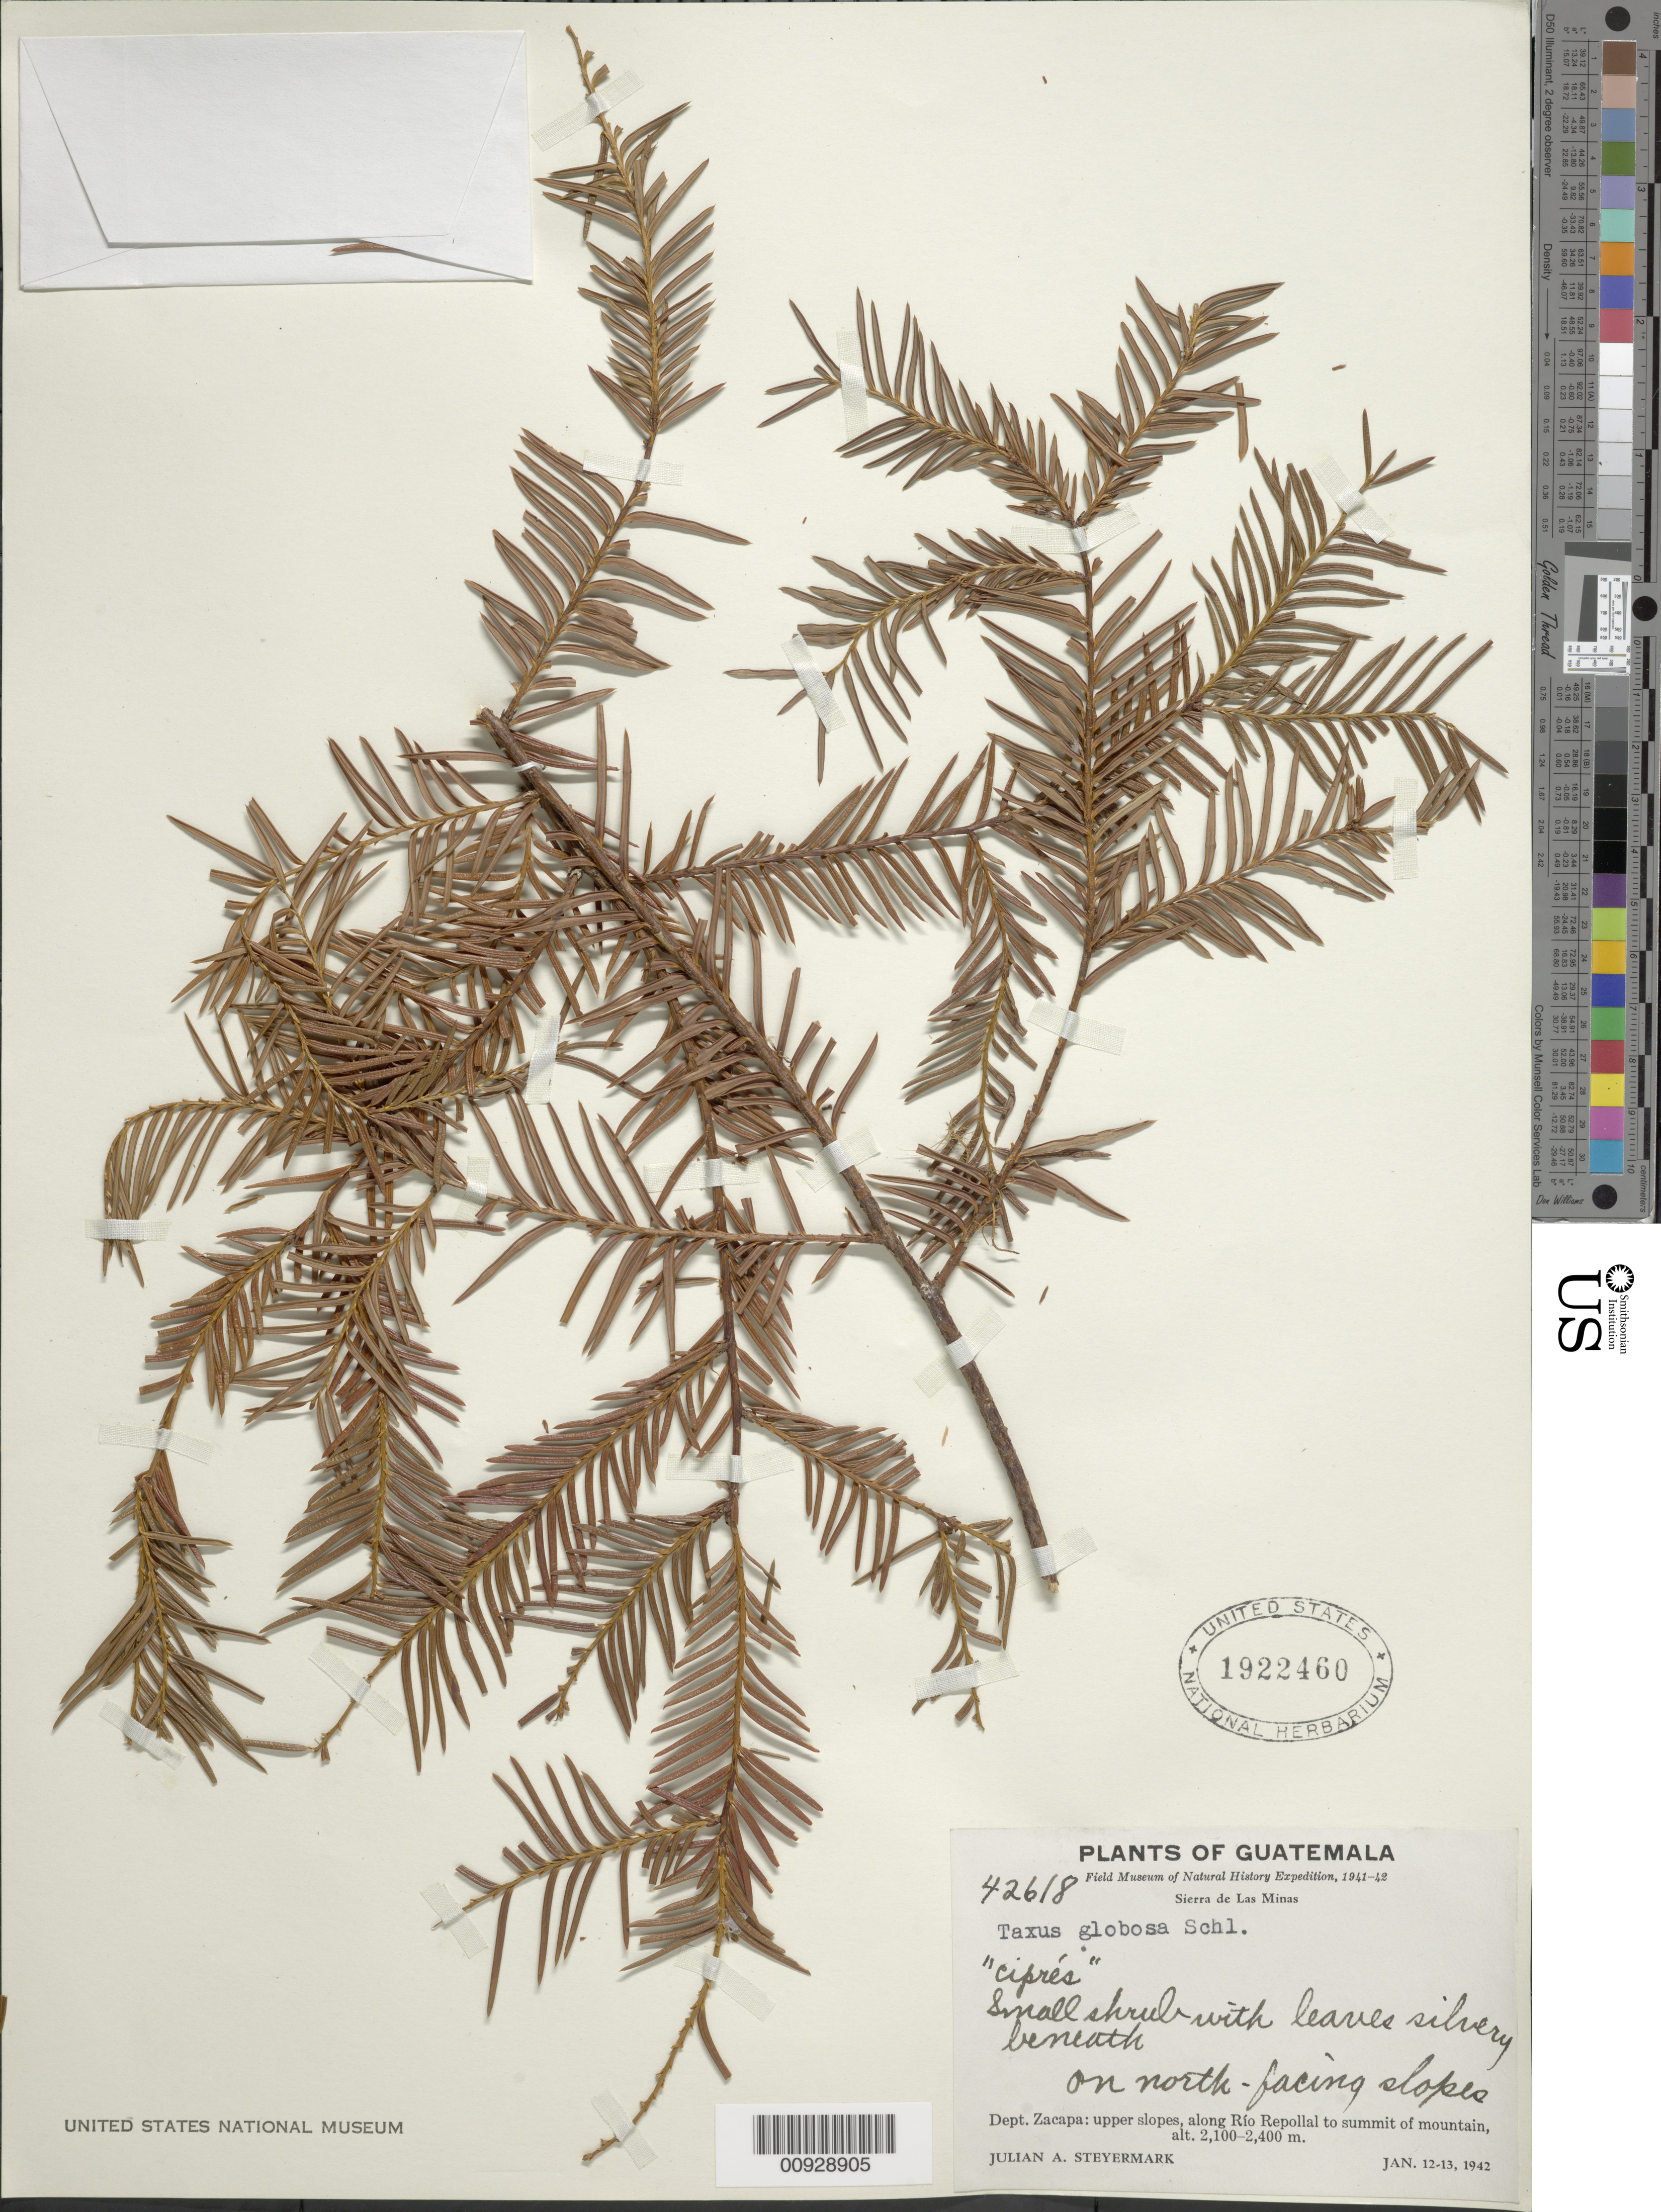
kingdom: Plantae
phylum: Tracheophyta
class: Pinopsida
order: Pinales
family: Taxaceae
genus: Taxus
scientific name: Taxus globosa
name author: Schltdl.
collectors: J. Steyermark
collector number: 42618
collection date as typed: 12 Jan 1942 to 13 Jan 1942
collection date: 1942-01-12/1942-01-13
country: Guatemala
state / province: Zacapa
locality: Upper slopes, along Río Repollal to summit of mountain. Sierra de Las Minas.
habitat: On north-facing slopes.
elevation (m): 2400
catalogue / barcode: US 1922460